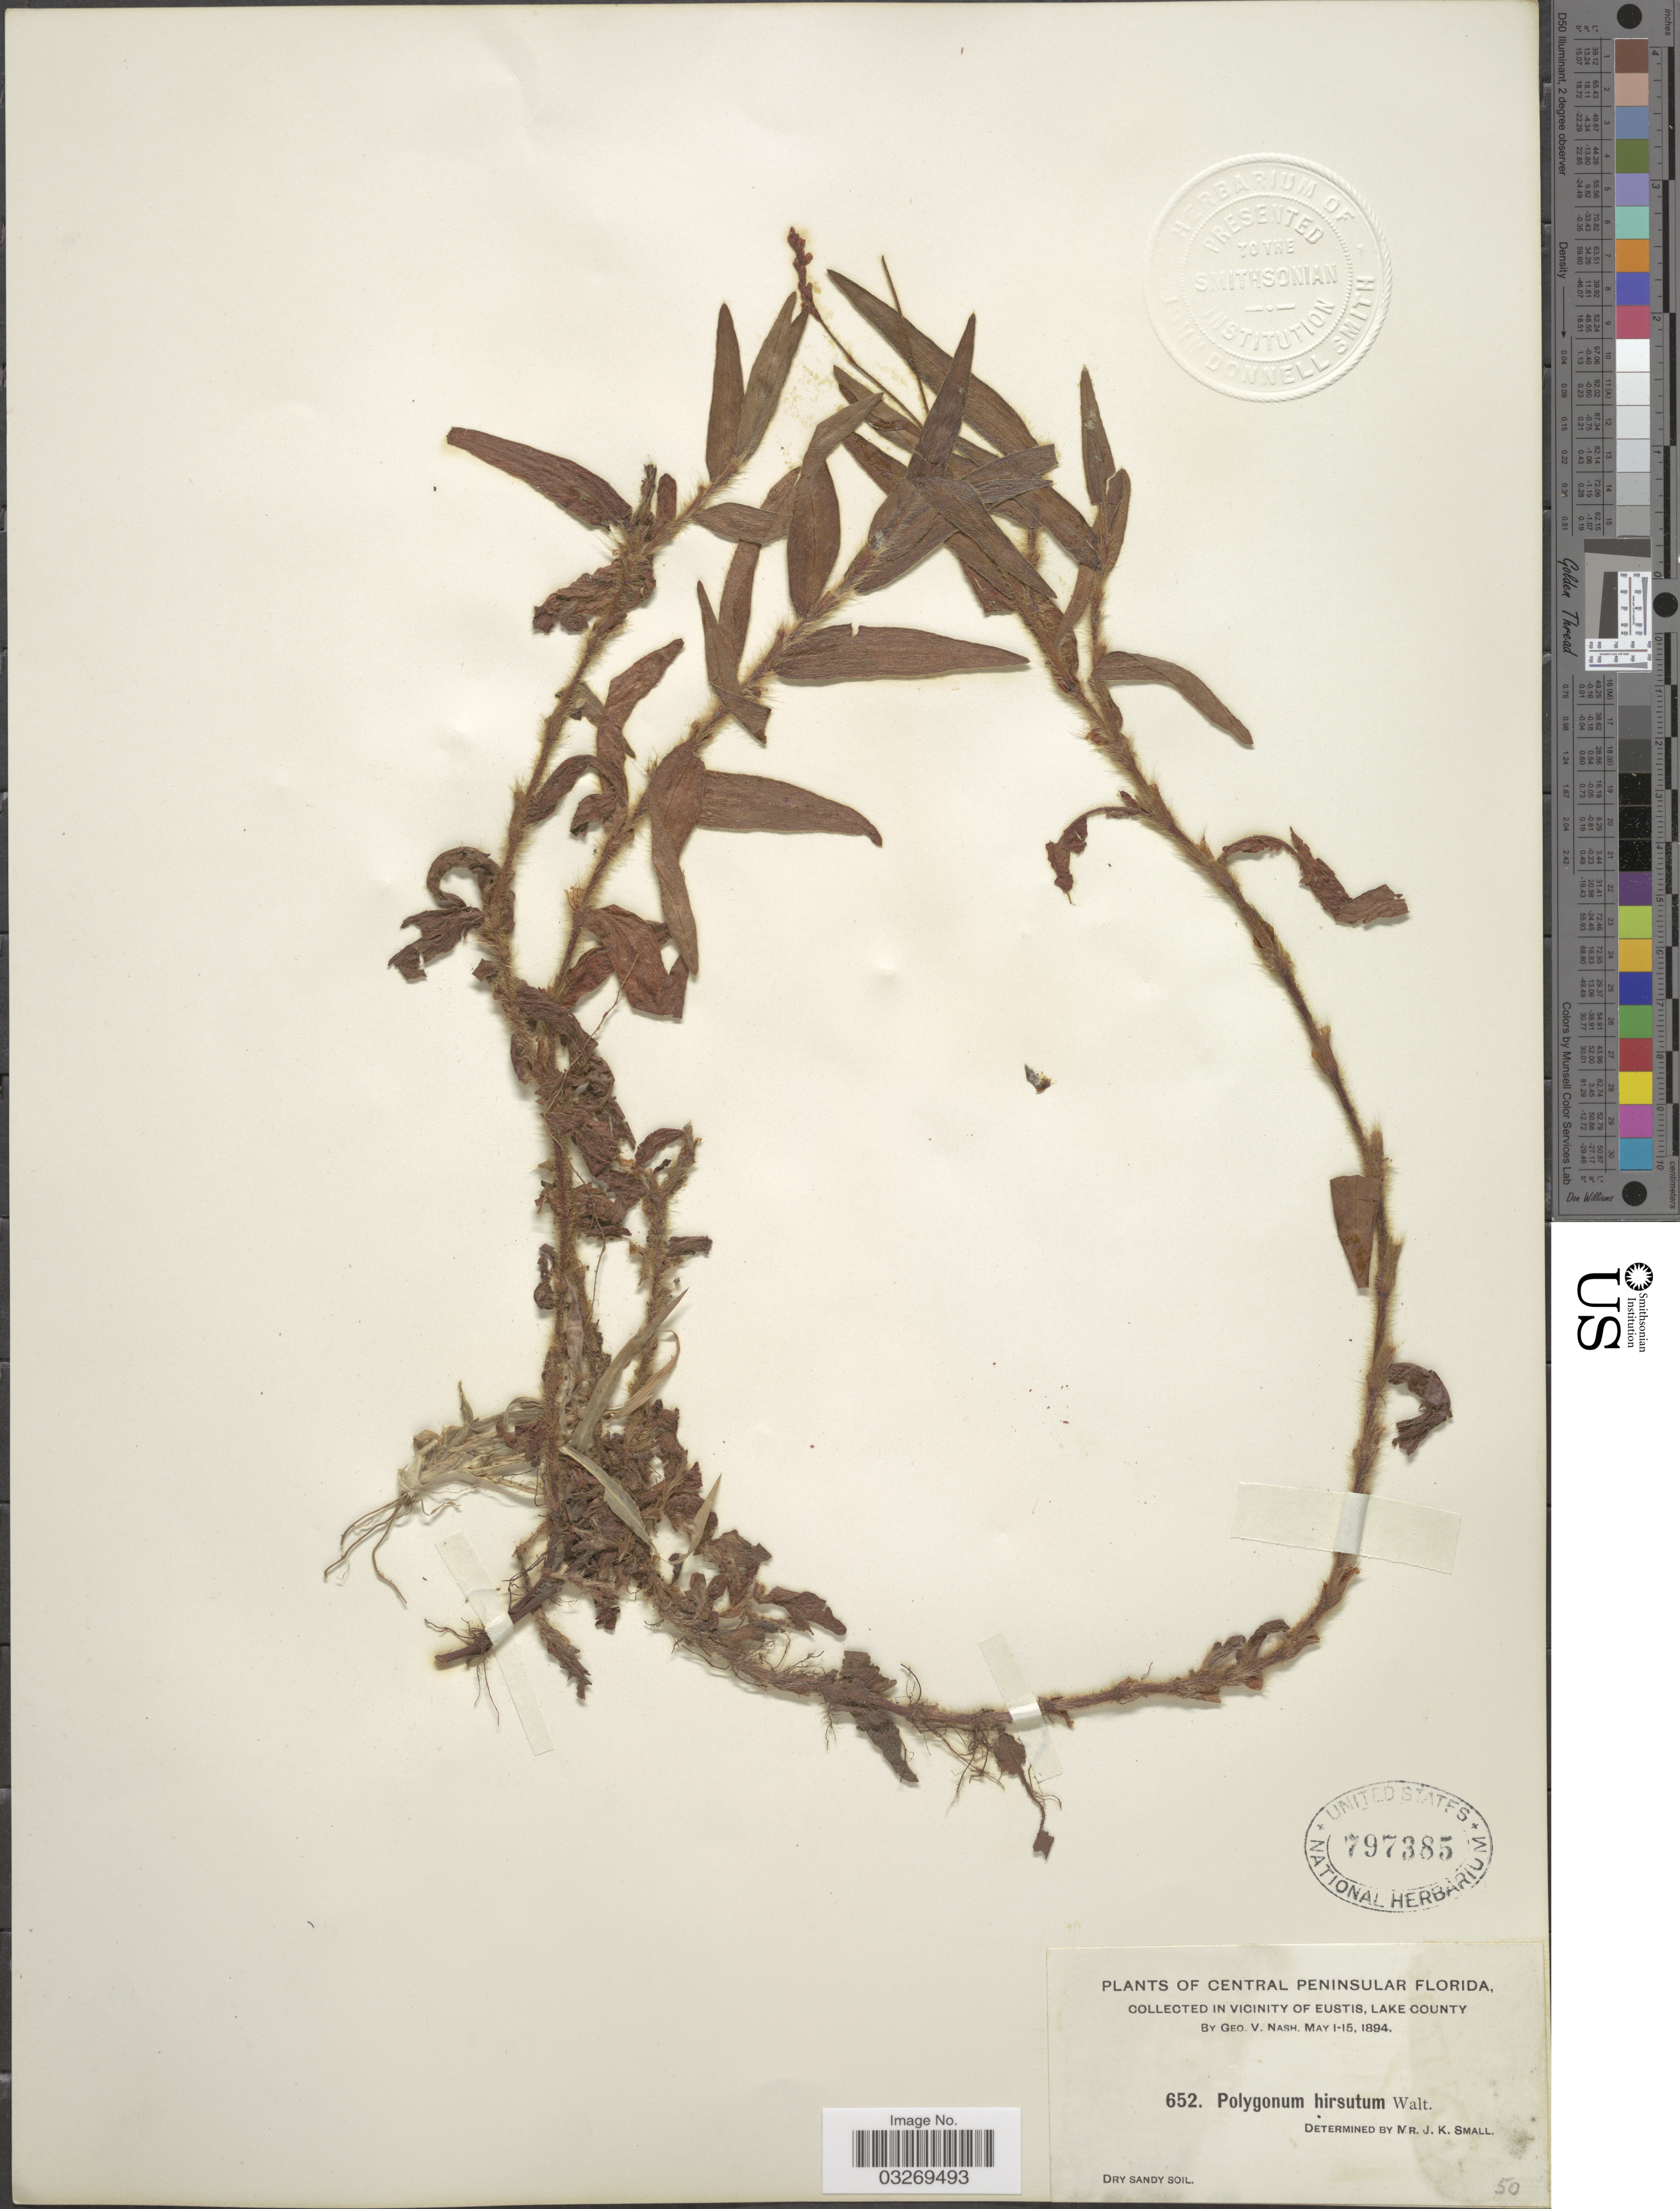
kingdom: Plantae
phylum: Tracheophyta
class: Magnoliopsida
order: Caryophyllales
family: Polygonaceae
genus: Persicaria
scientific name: Persicaria hirsuta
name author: (Walter) Small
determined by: Atha, D. E.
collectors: G. V. Nash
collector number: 652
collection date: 1894-05-01/1894-05-15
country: United States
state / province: Florida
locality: Central Peninsular Florida, In Vicinity of Eustis, Lake County.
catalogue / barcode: US 797385